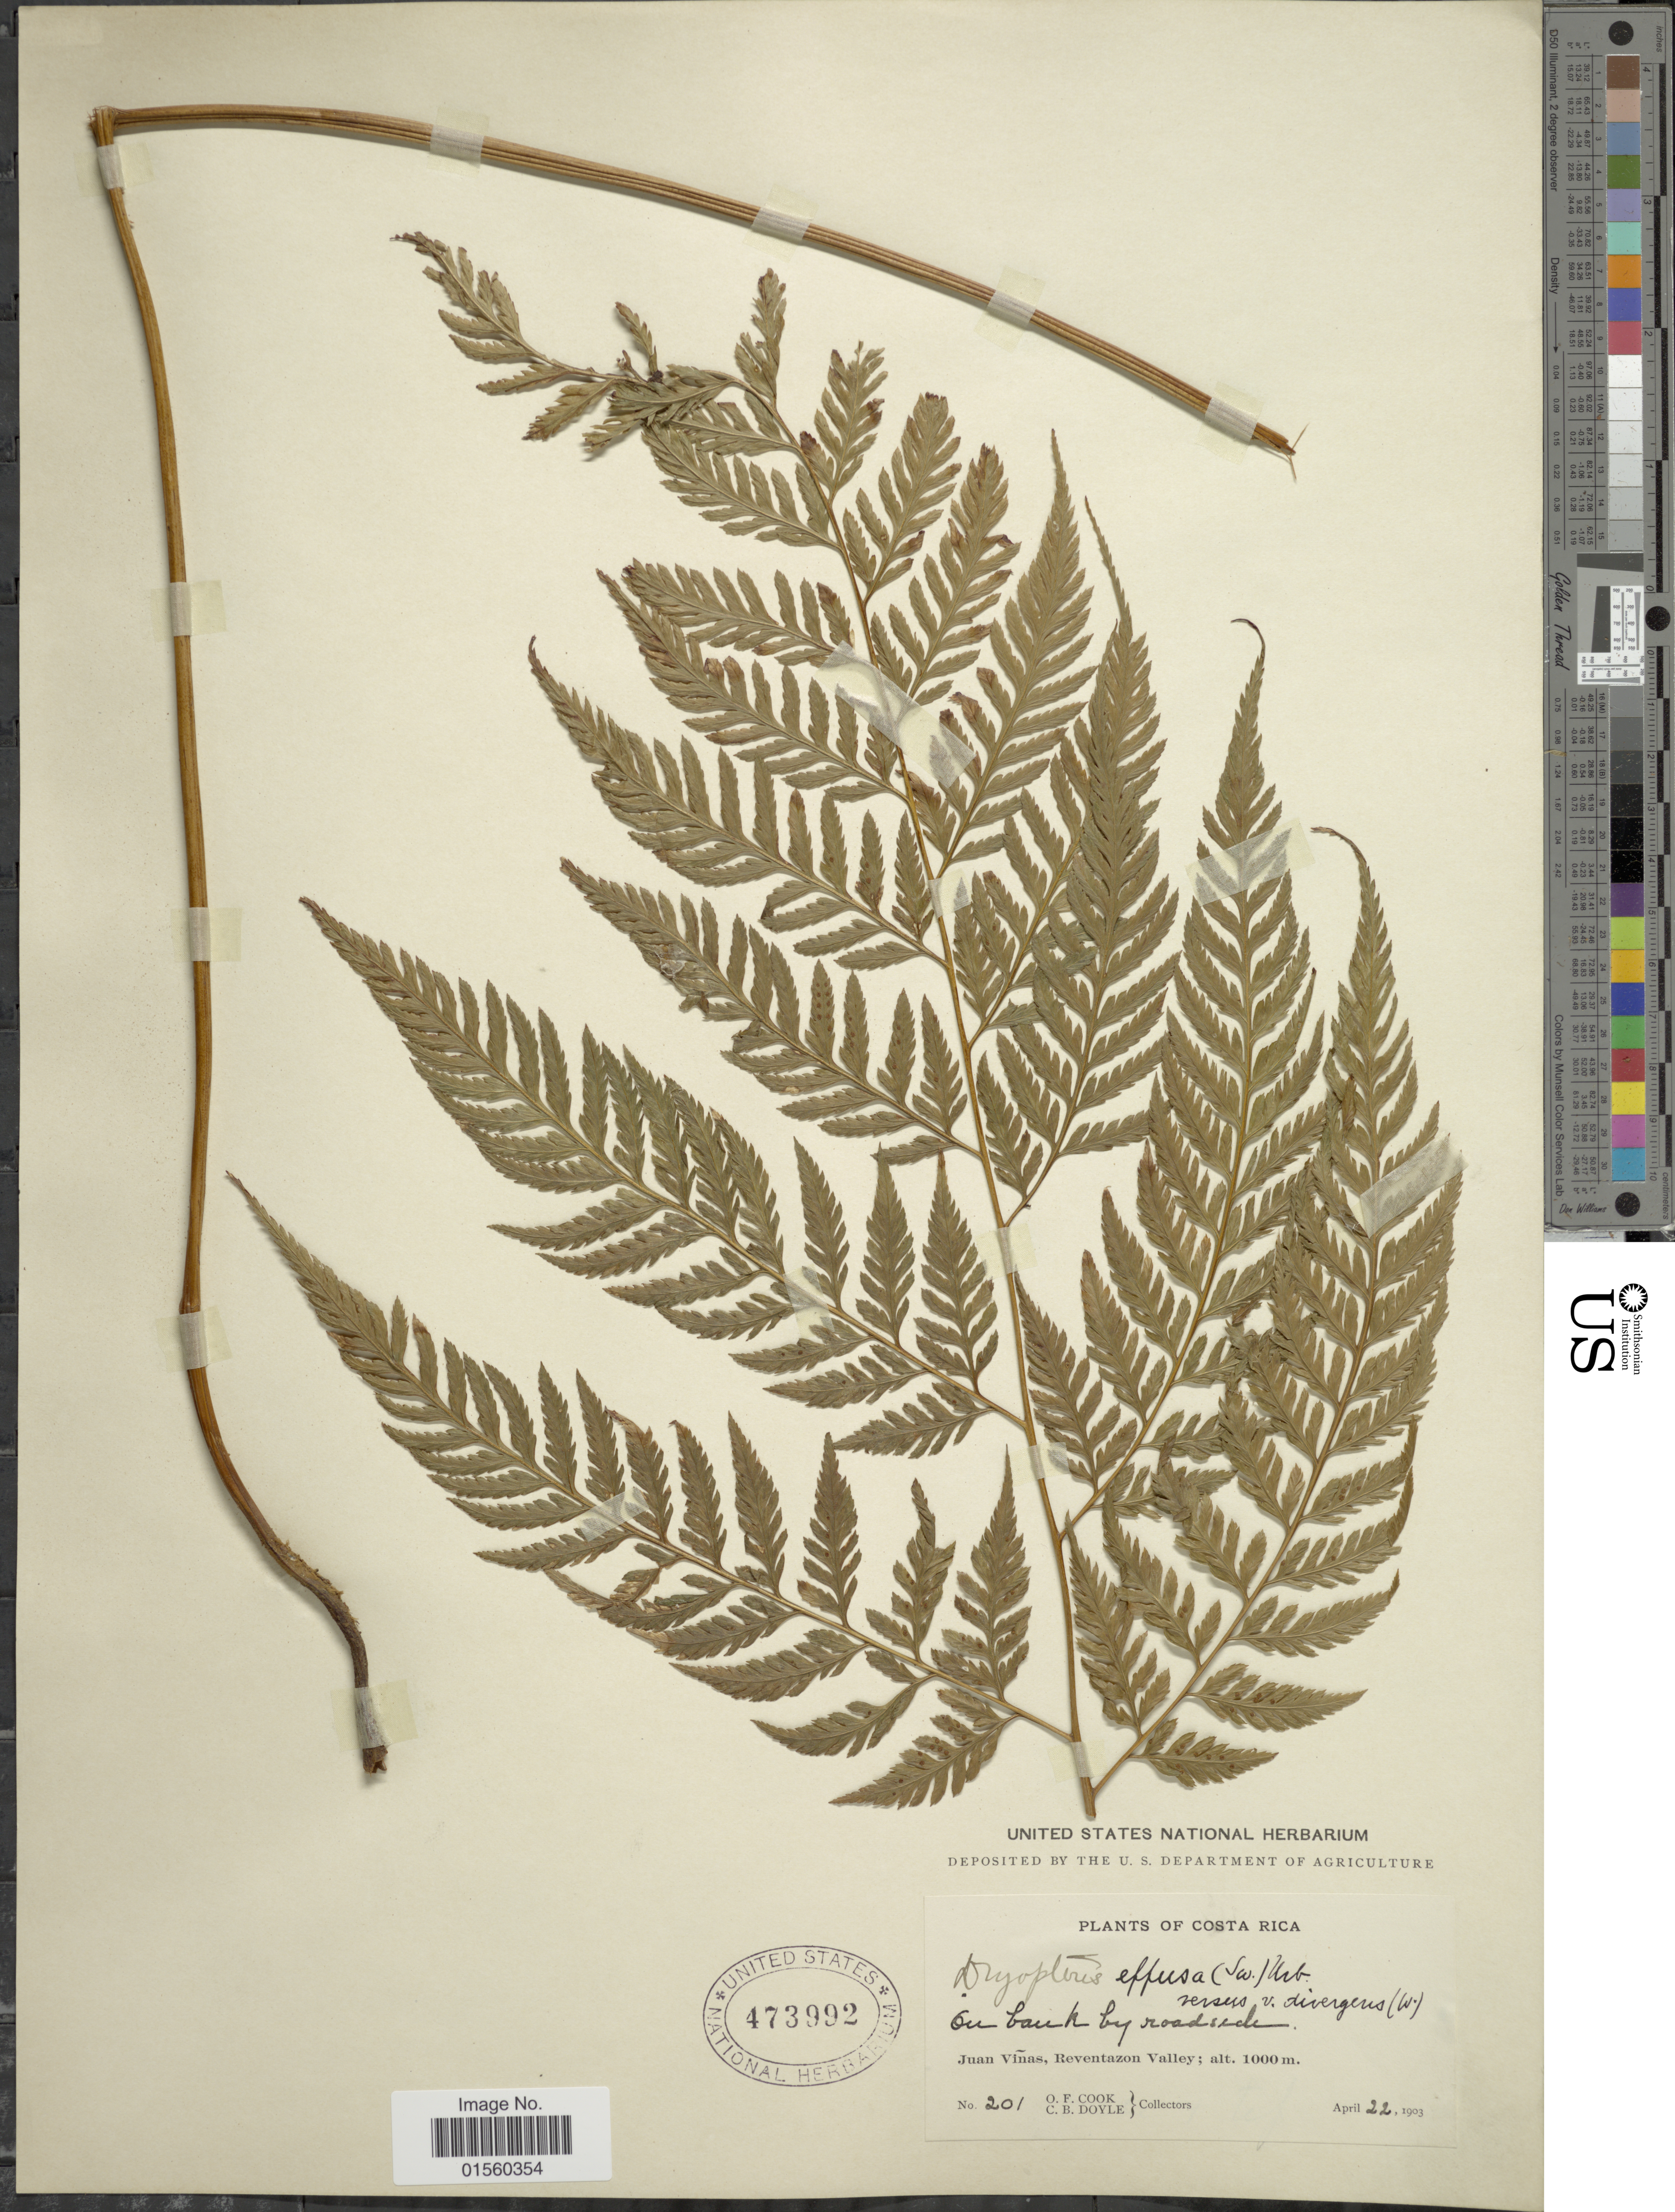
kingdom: Plantae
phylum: Tracheophyta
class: Polypodiopsida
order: Polypodiales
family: Dryopteridaceae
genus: Parapolystichum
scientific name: Parapolystichum effusum var. effusum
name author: (Sw.) Ching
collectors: O. F. Cook & C. Doyle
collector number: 201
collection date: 1903-04-22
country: Costa Rica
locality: Juan Vinas, reventazon Valley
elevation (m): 1000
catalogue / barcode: US 473992